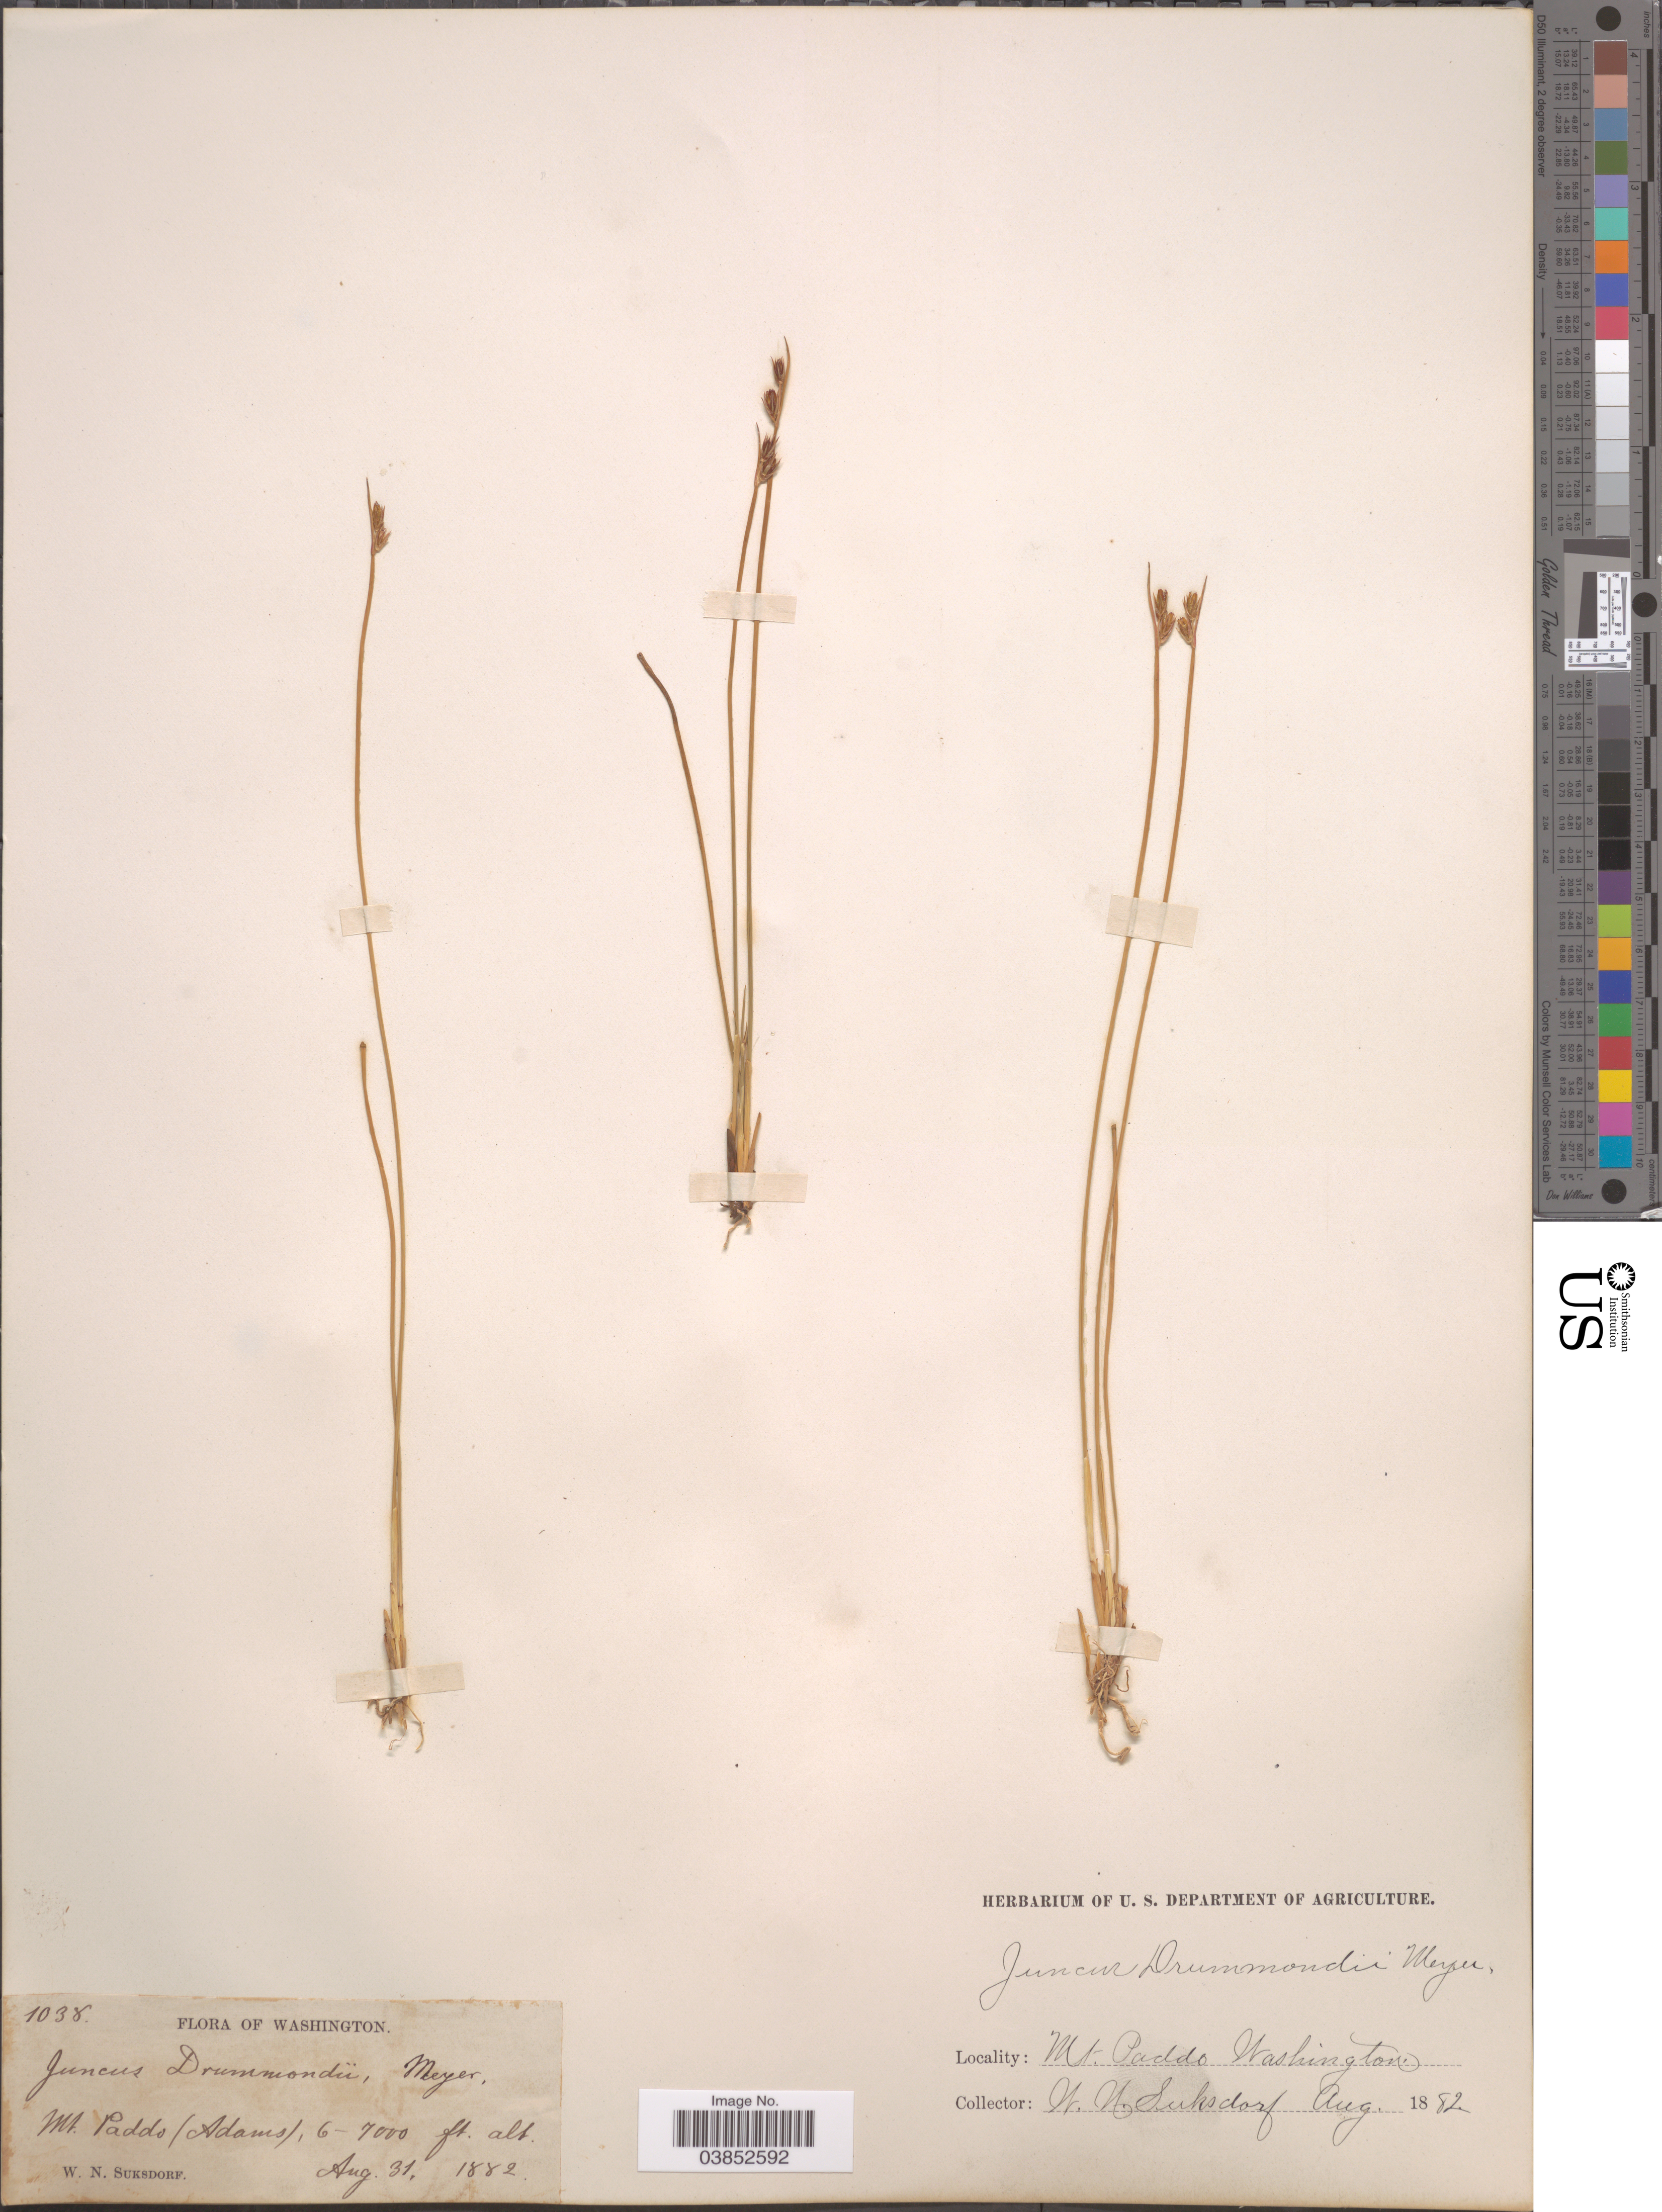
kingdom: Plantae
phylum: Tracheophyta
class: Liliopsida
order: Poales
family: Juncaceae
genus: Juncus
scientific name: Juncus drummondii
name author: E. Mey.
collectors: W. N. Suksdorf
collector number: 1038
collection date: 1882-08-31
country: United States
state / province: Washington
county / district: Skamania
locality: Mt. Paddo (Adams).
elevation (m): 1829